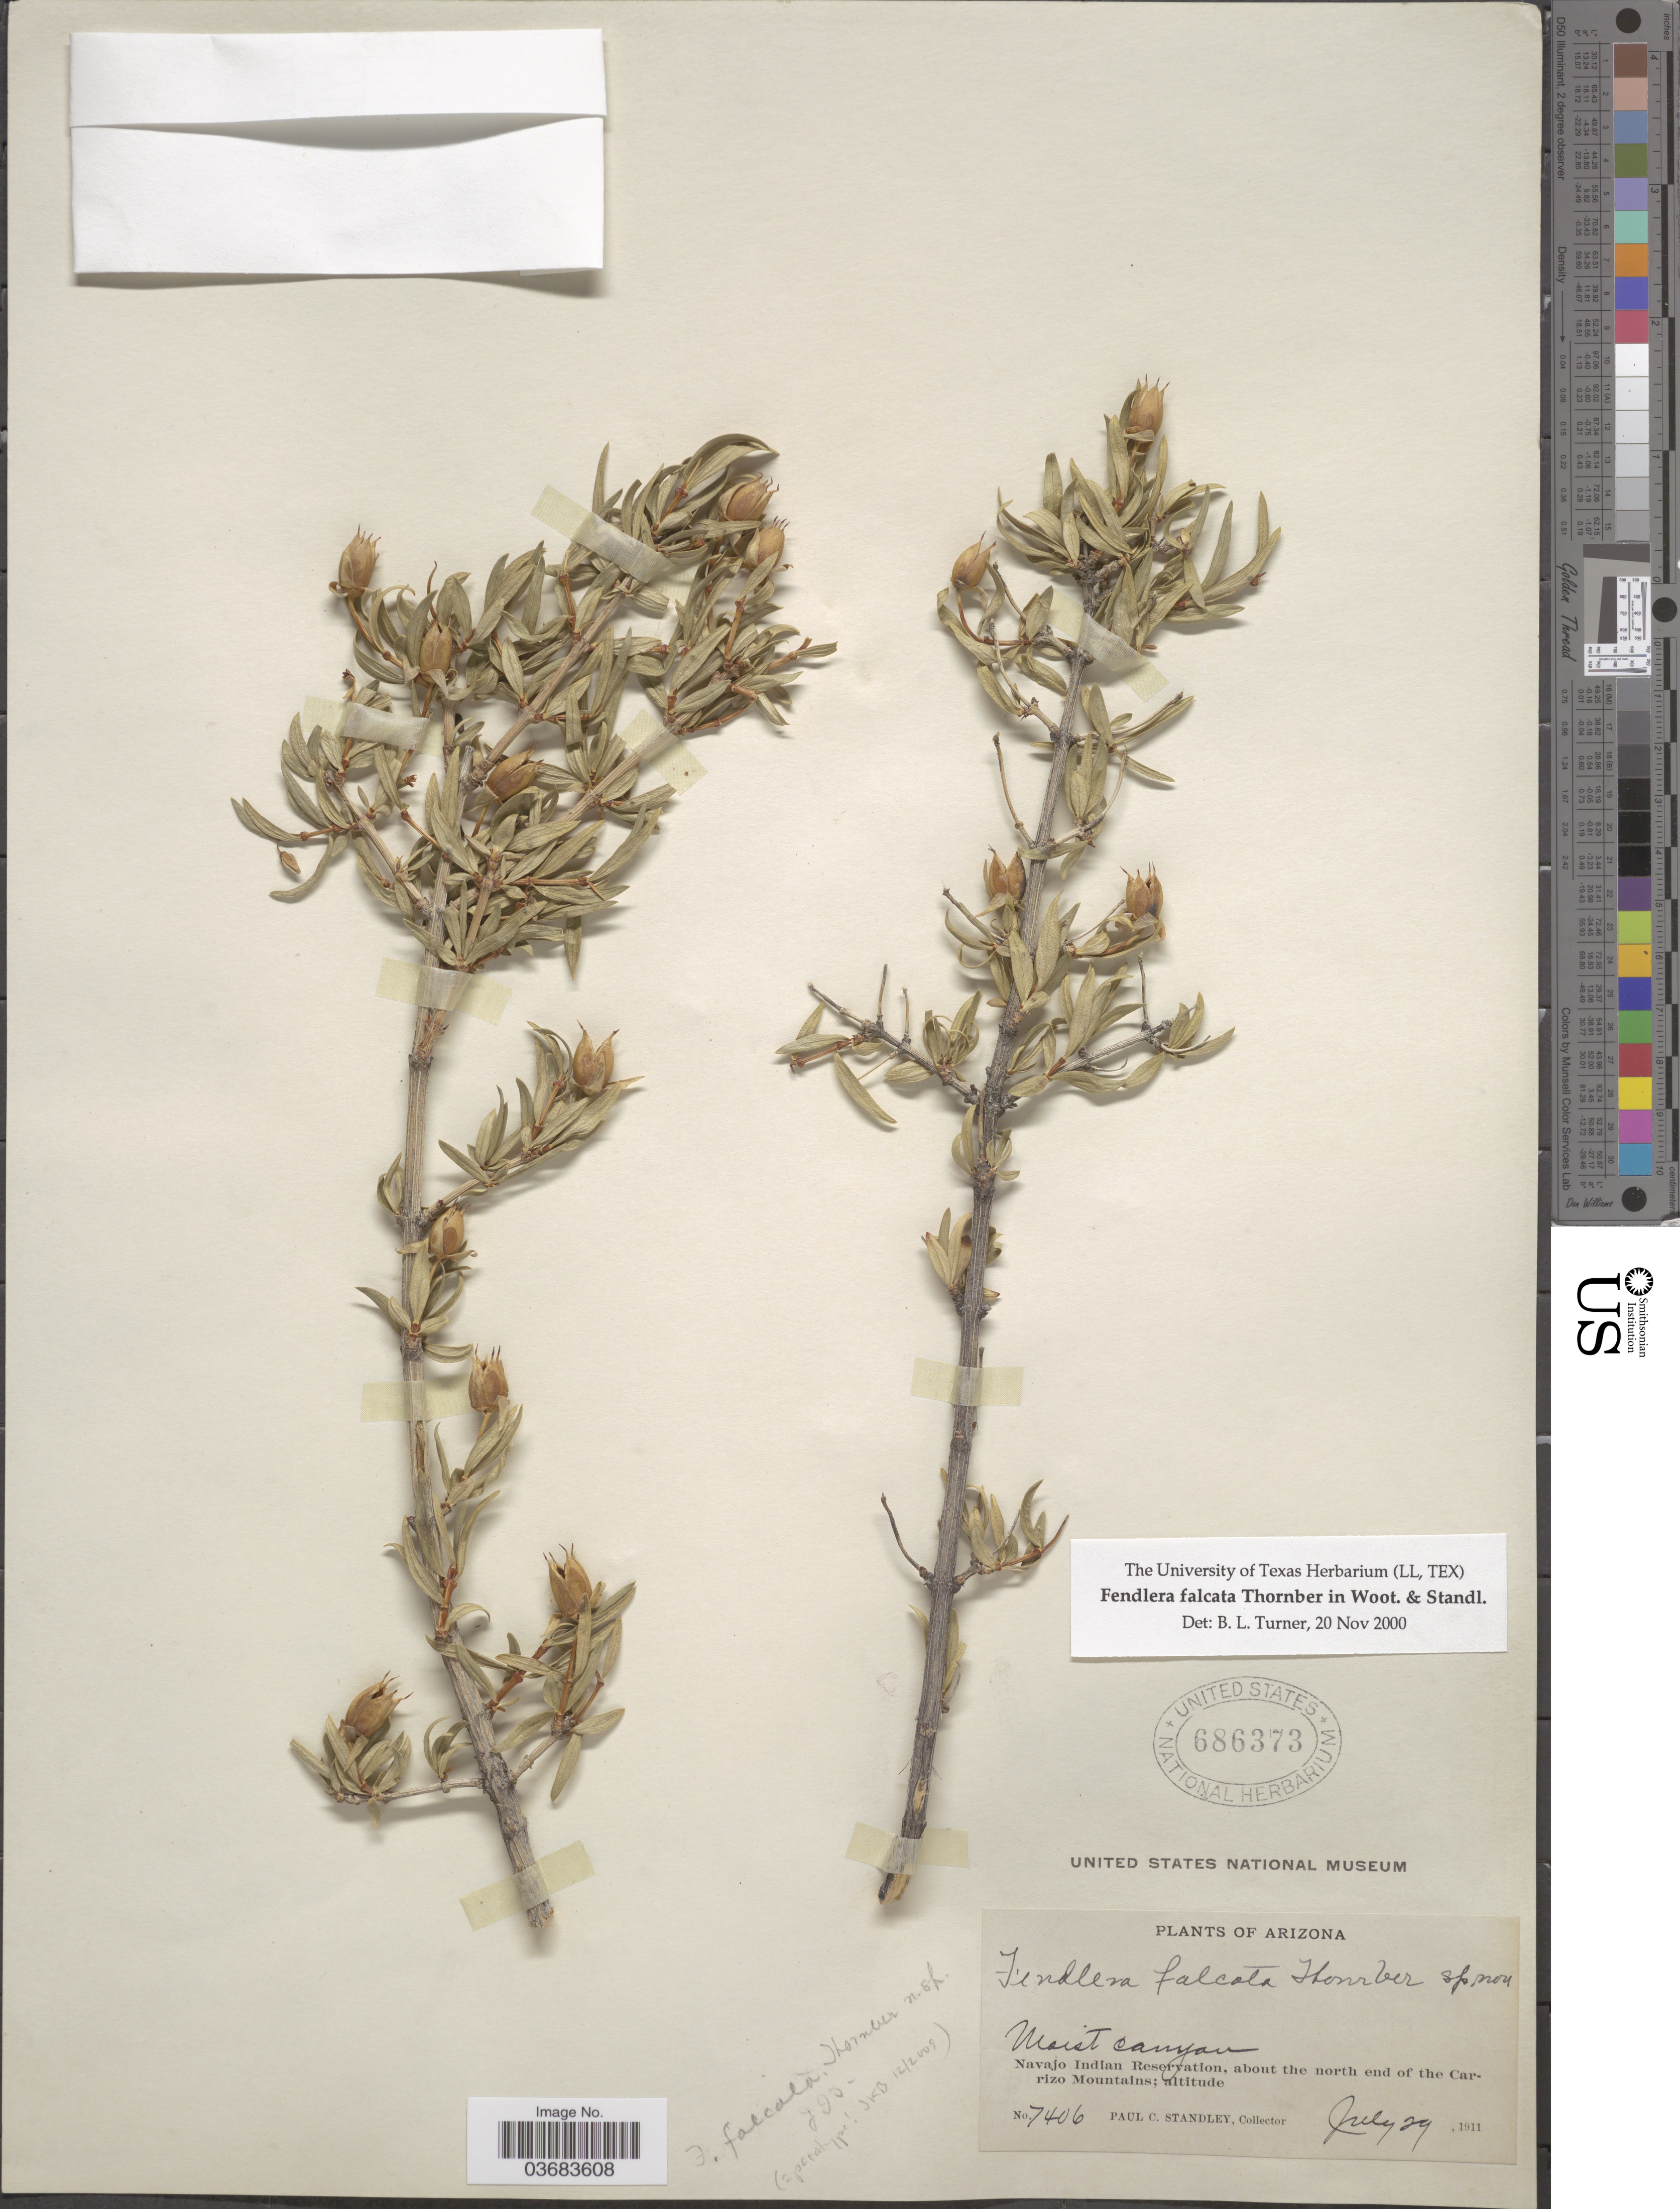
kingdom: Plantae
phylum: Tracheophyta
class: Magnoliopsida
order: Cornales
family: Hydrangeaceae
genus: Fendlera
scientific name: Fendlera rupicola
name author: Englem. & A. Gray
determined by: Strong, Mark T., (BOT), Smithsonian Institution - National Museum of Natural History (UNITED STATES)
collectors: P. C. Standley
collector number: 7406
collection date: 1911-07-29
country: United States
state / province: Arizona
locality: Navajo Indian Reservation, about the north end of the Carrizo Mountains.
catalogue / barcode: US 686373